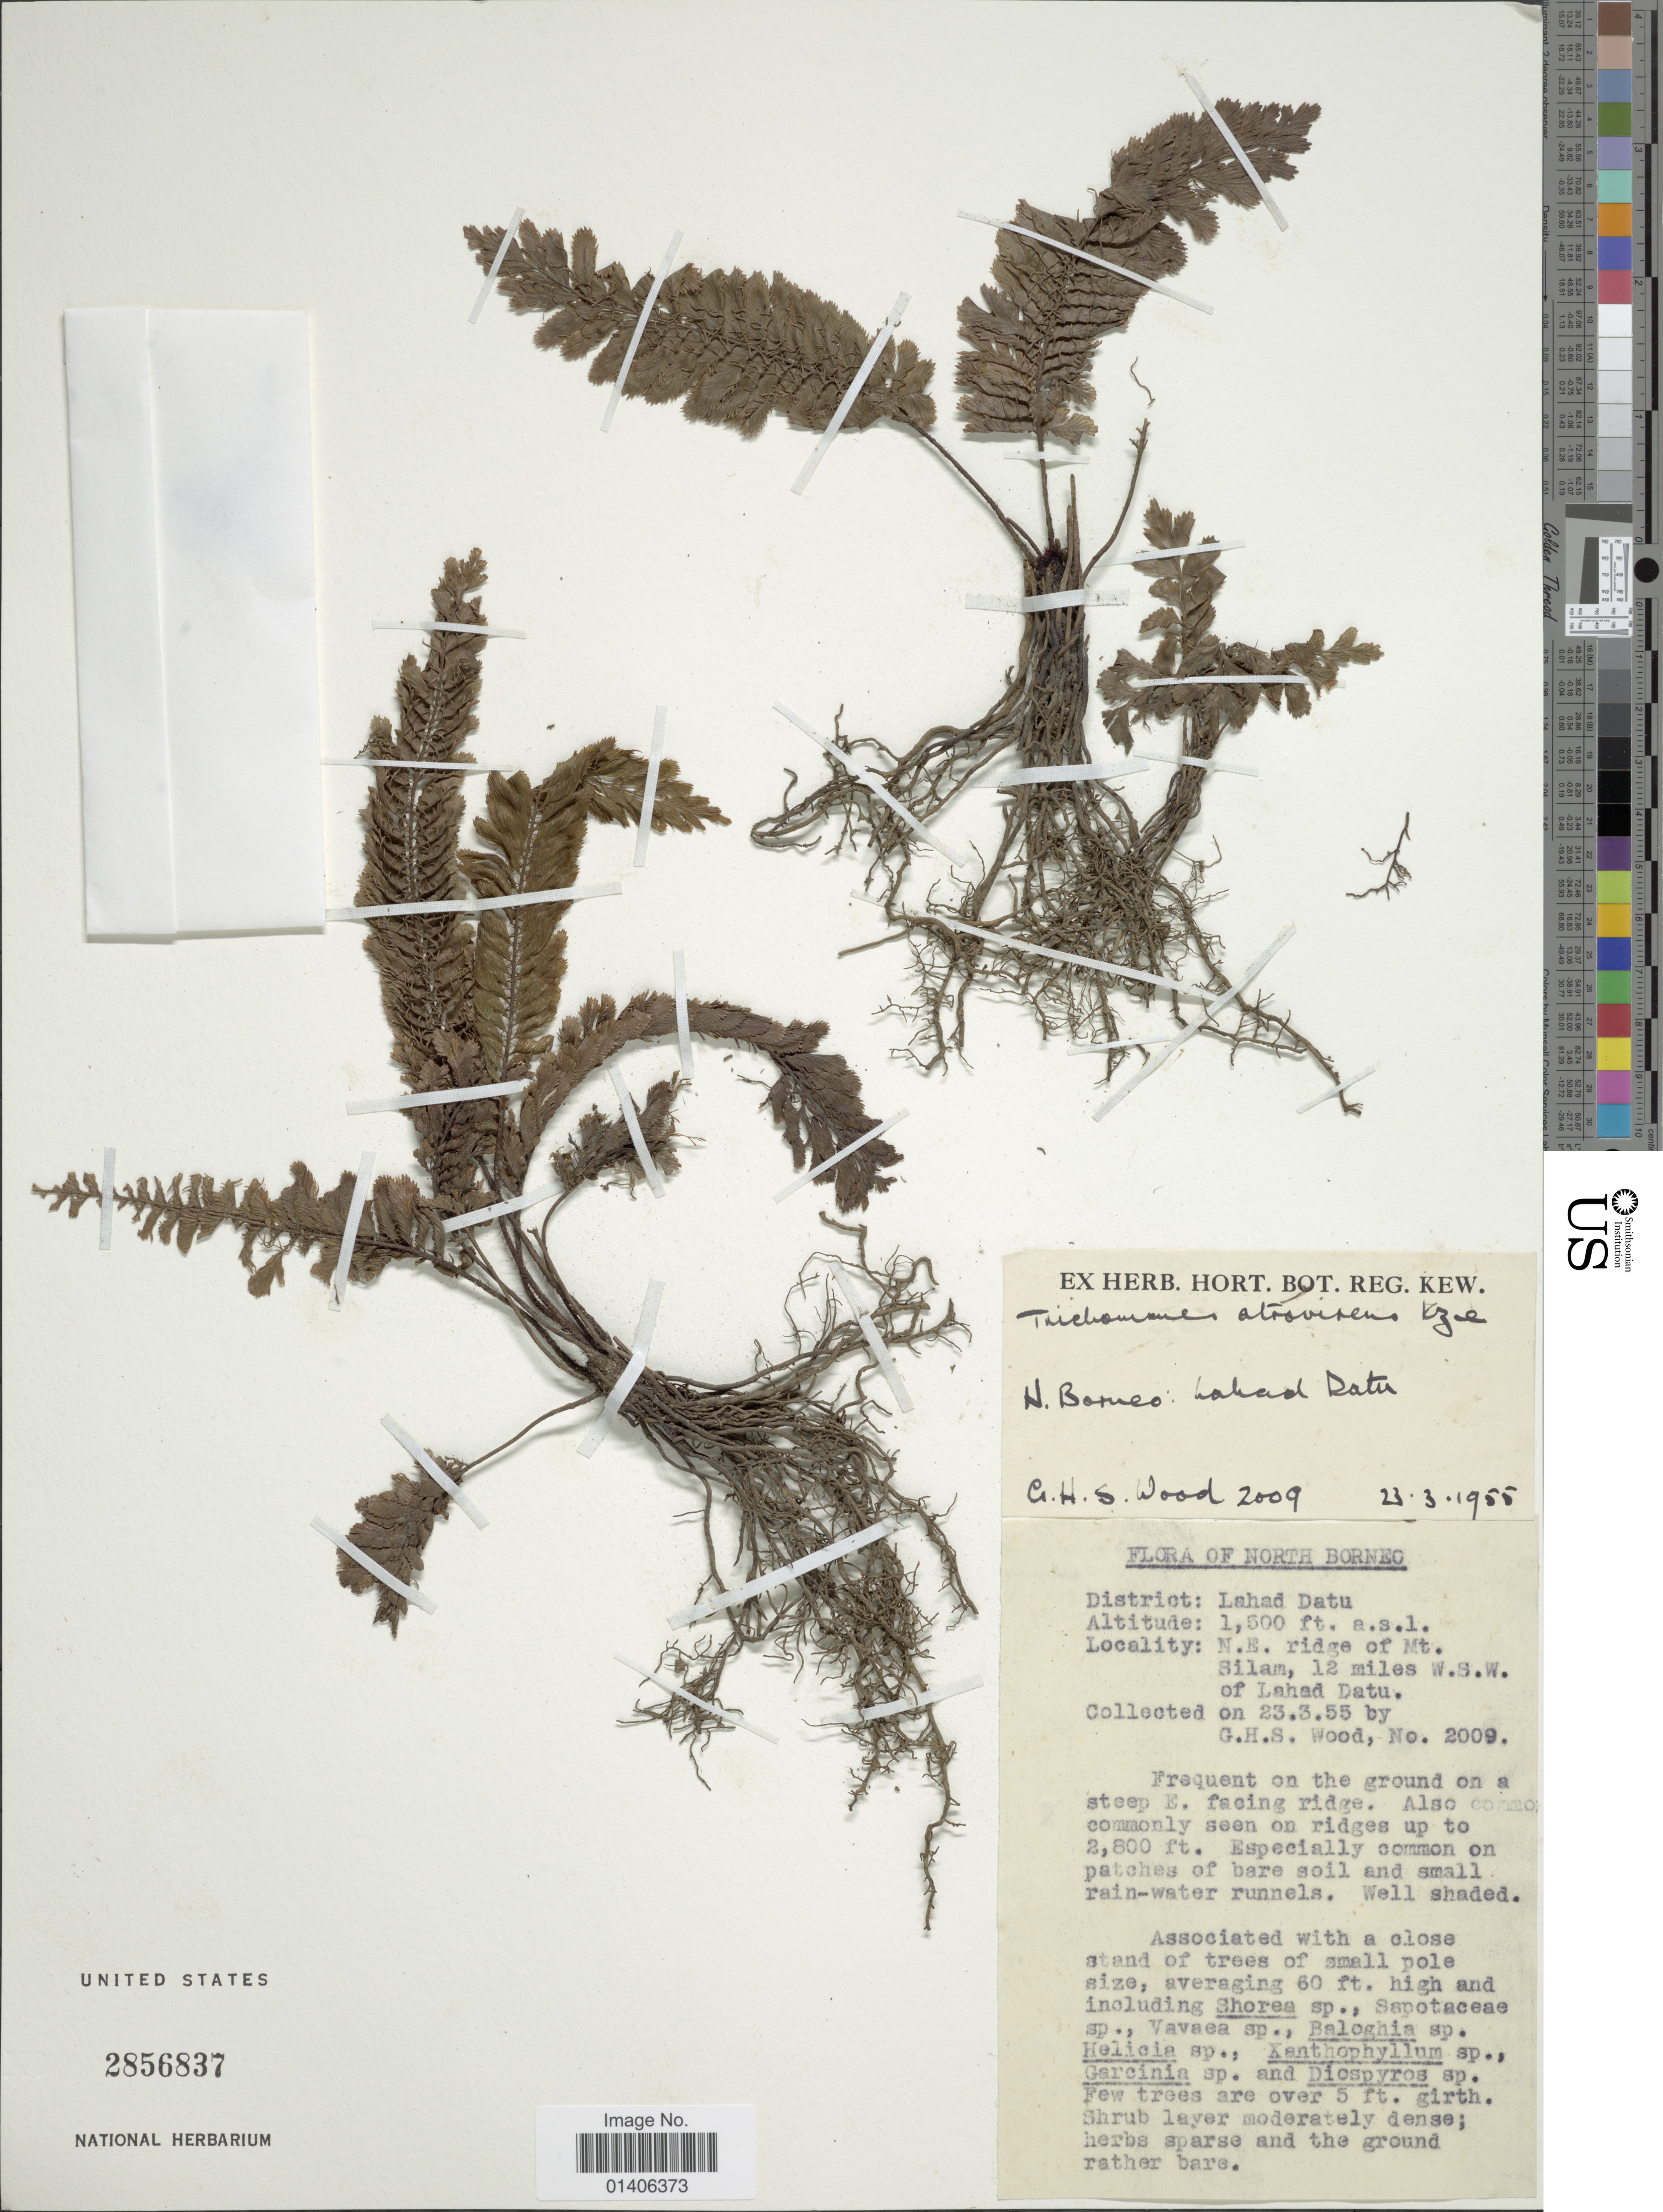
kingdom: Plantae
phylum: Tracheophyta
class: Polypodiopsida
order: Hymenophyllales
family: Hymenophyllaceae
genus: Cephalomanes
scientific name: Cephalomanes atrovirens subsp. boryanum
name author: (Kunze) K. Iwats.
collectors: G. Wood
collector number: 2009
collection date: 1955-03-23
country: Malaysia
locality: North Borneo, District: Lahad Datu, N.E. ridge of Mt Silam, 12 miles W.S.W. of Lahad Datu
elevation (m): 457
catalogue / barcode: US 2856837